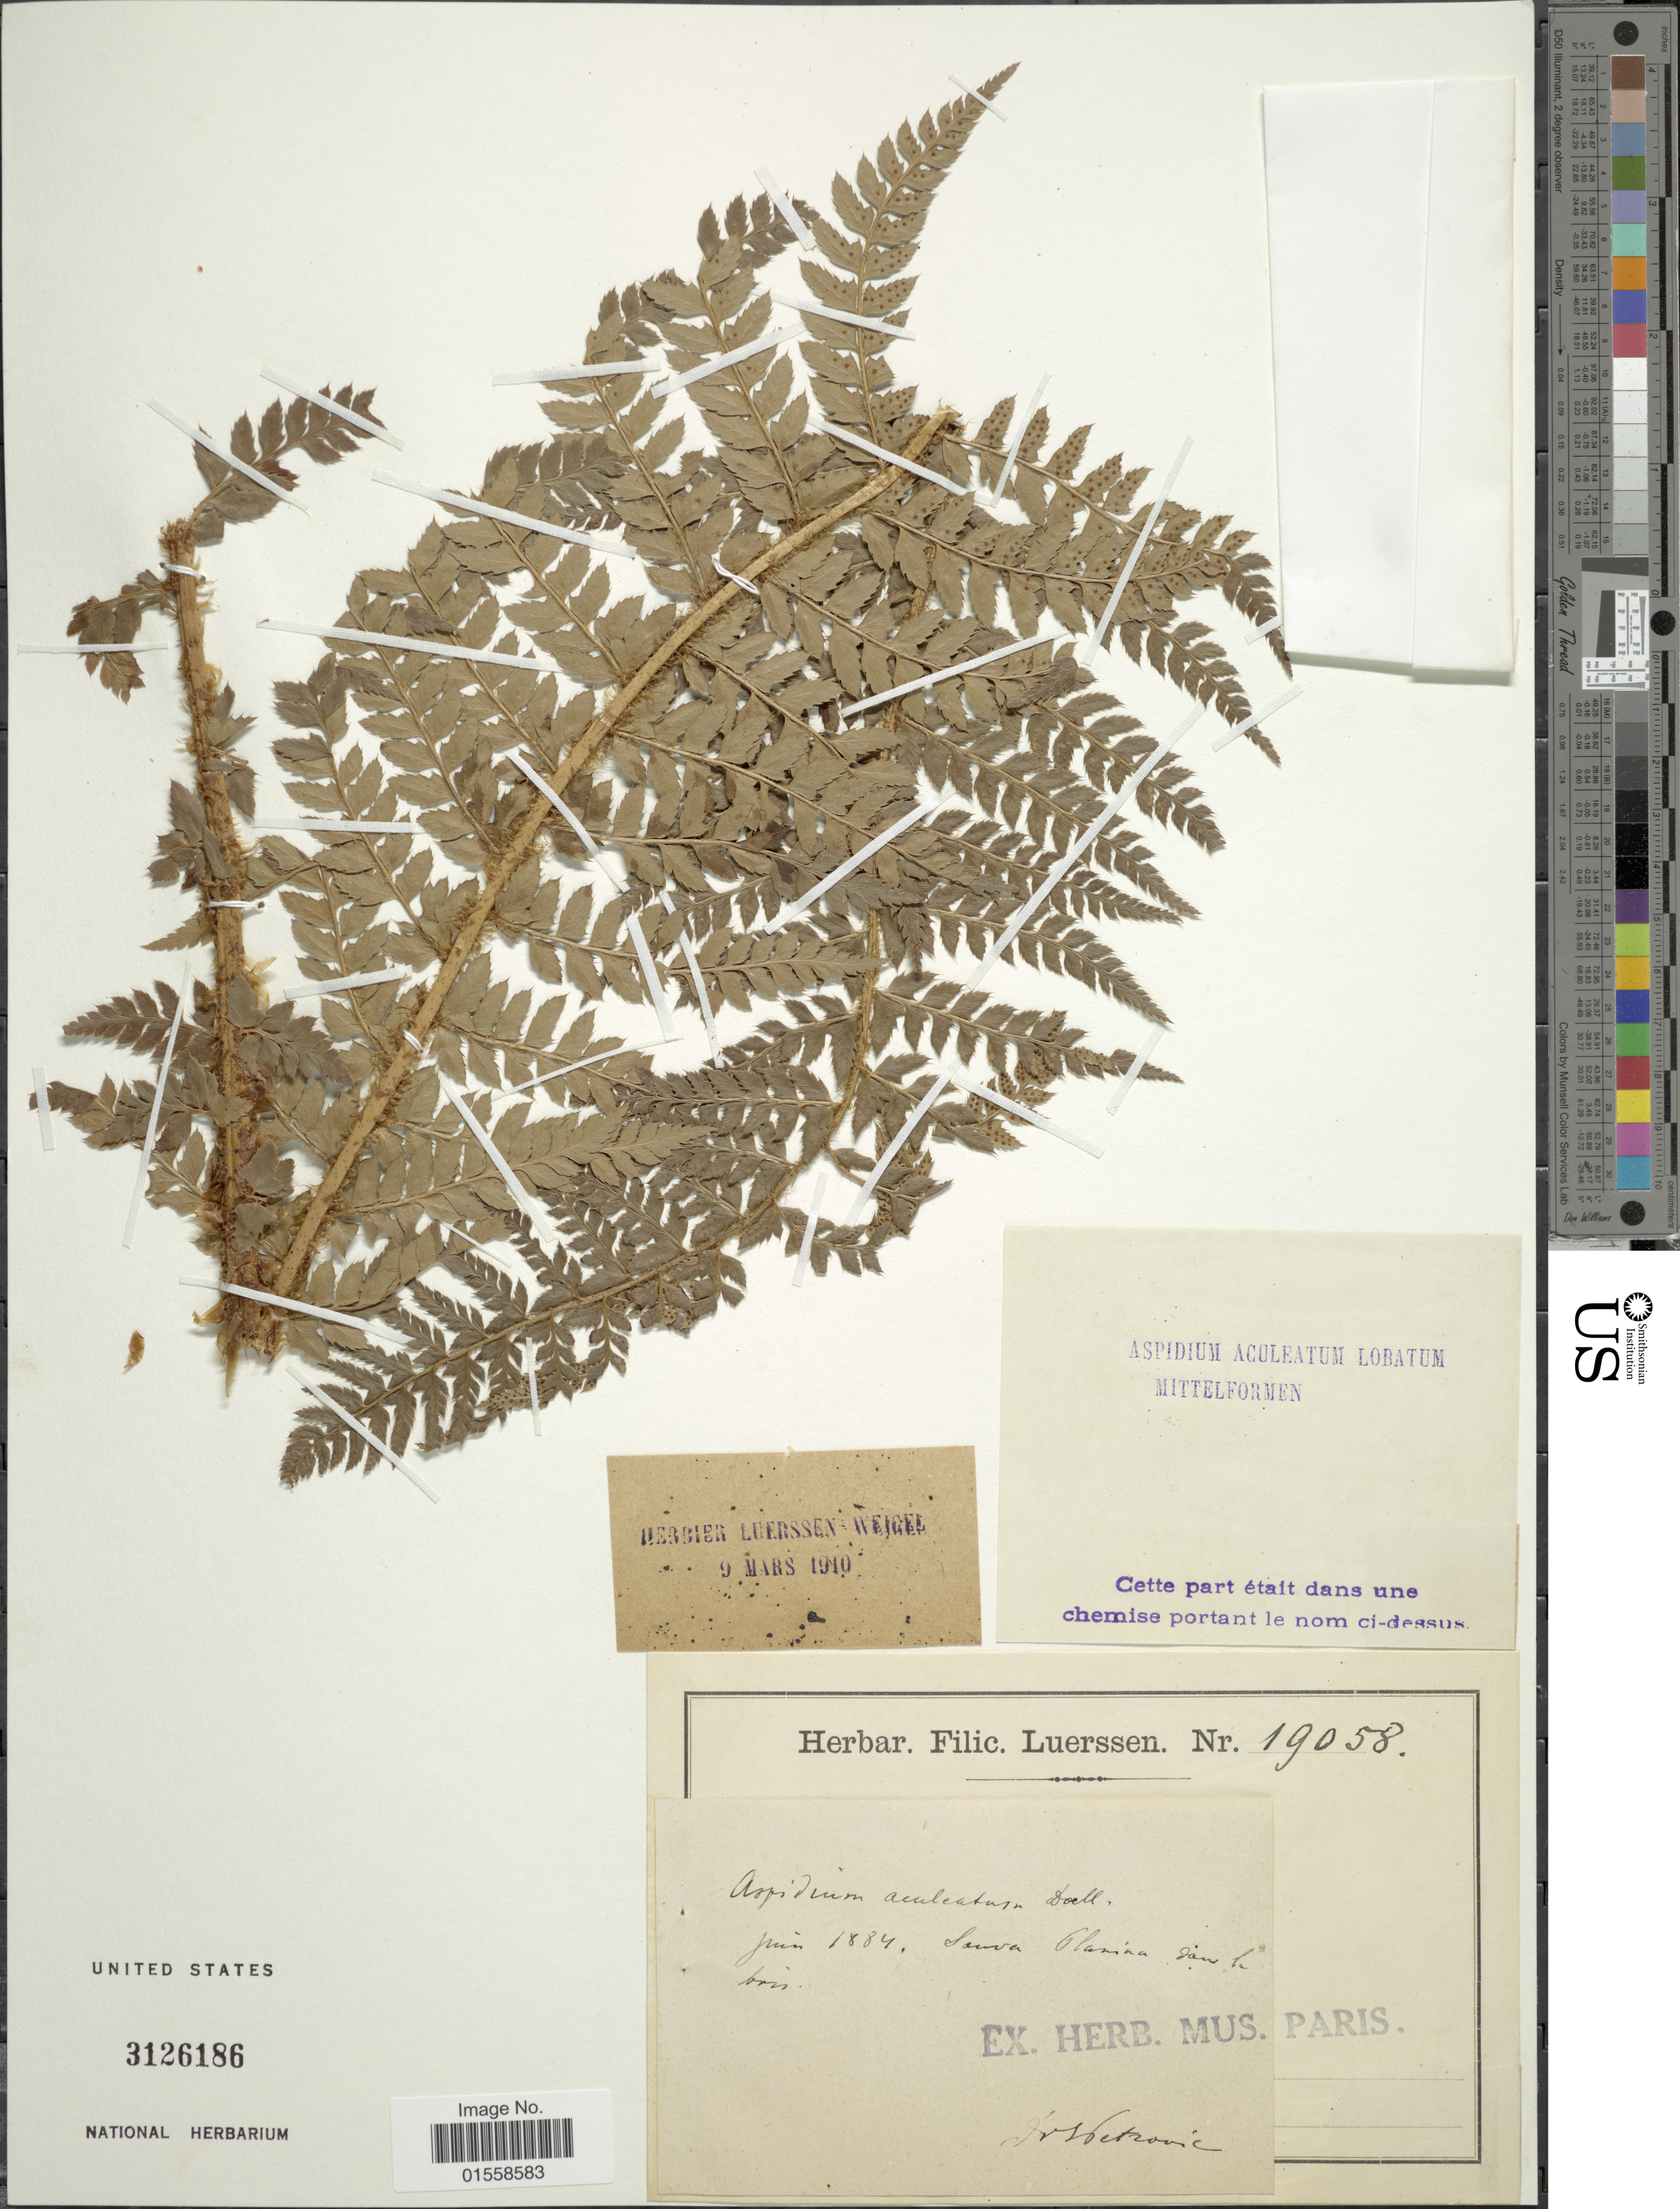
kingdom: Plantae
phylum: Tracheophyta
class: Polypodiopsida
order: Polypodiales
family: Dryopteridaceae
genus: Polystichum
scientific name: Polystichum aculeatum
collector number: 19058*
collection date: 1884-06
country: Serbia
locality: Santa Planina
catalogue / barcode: US 3126186